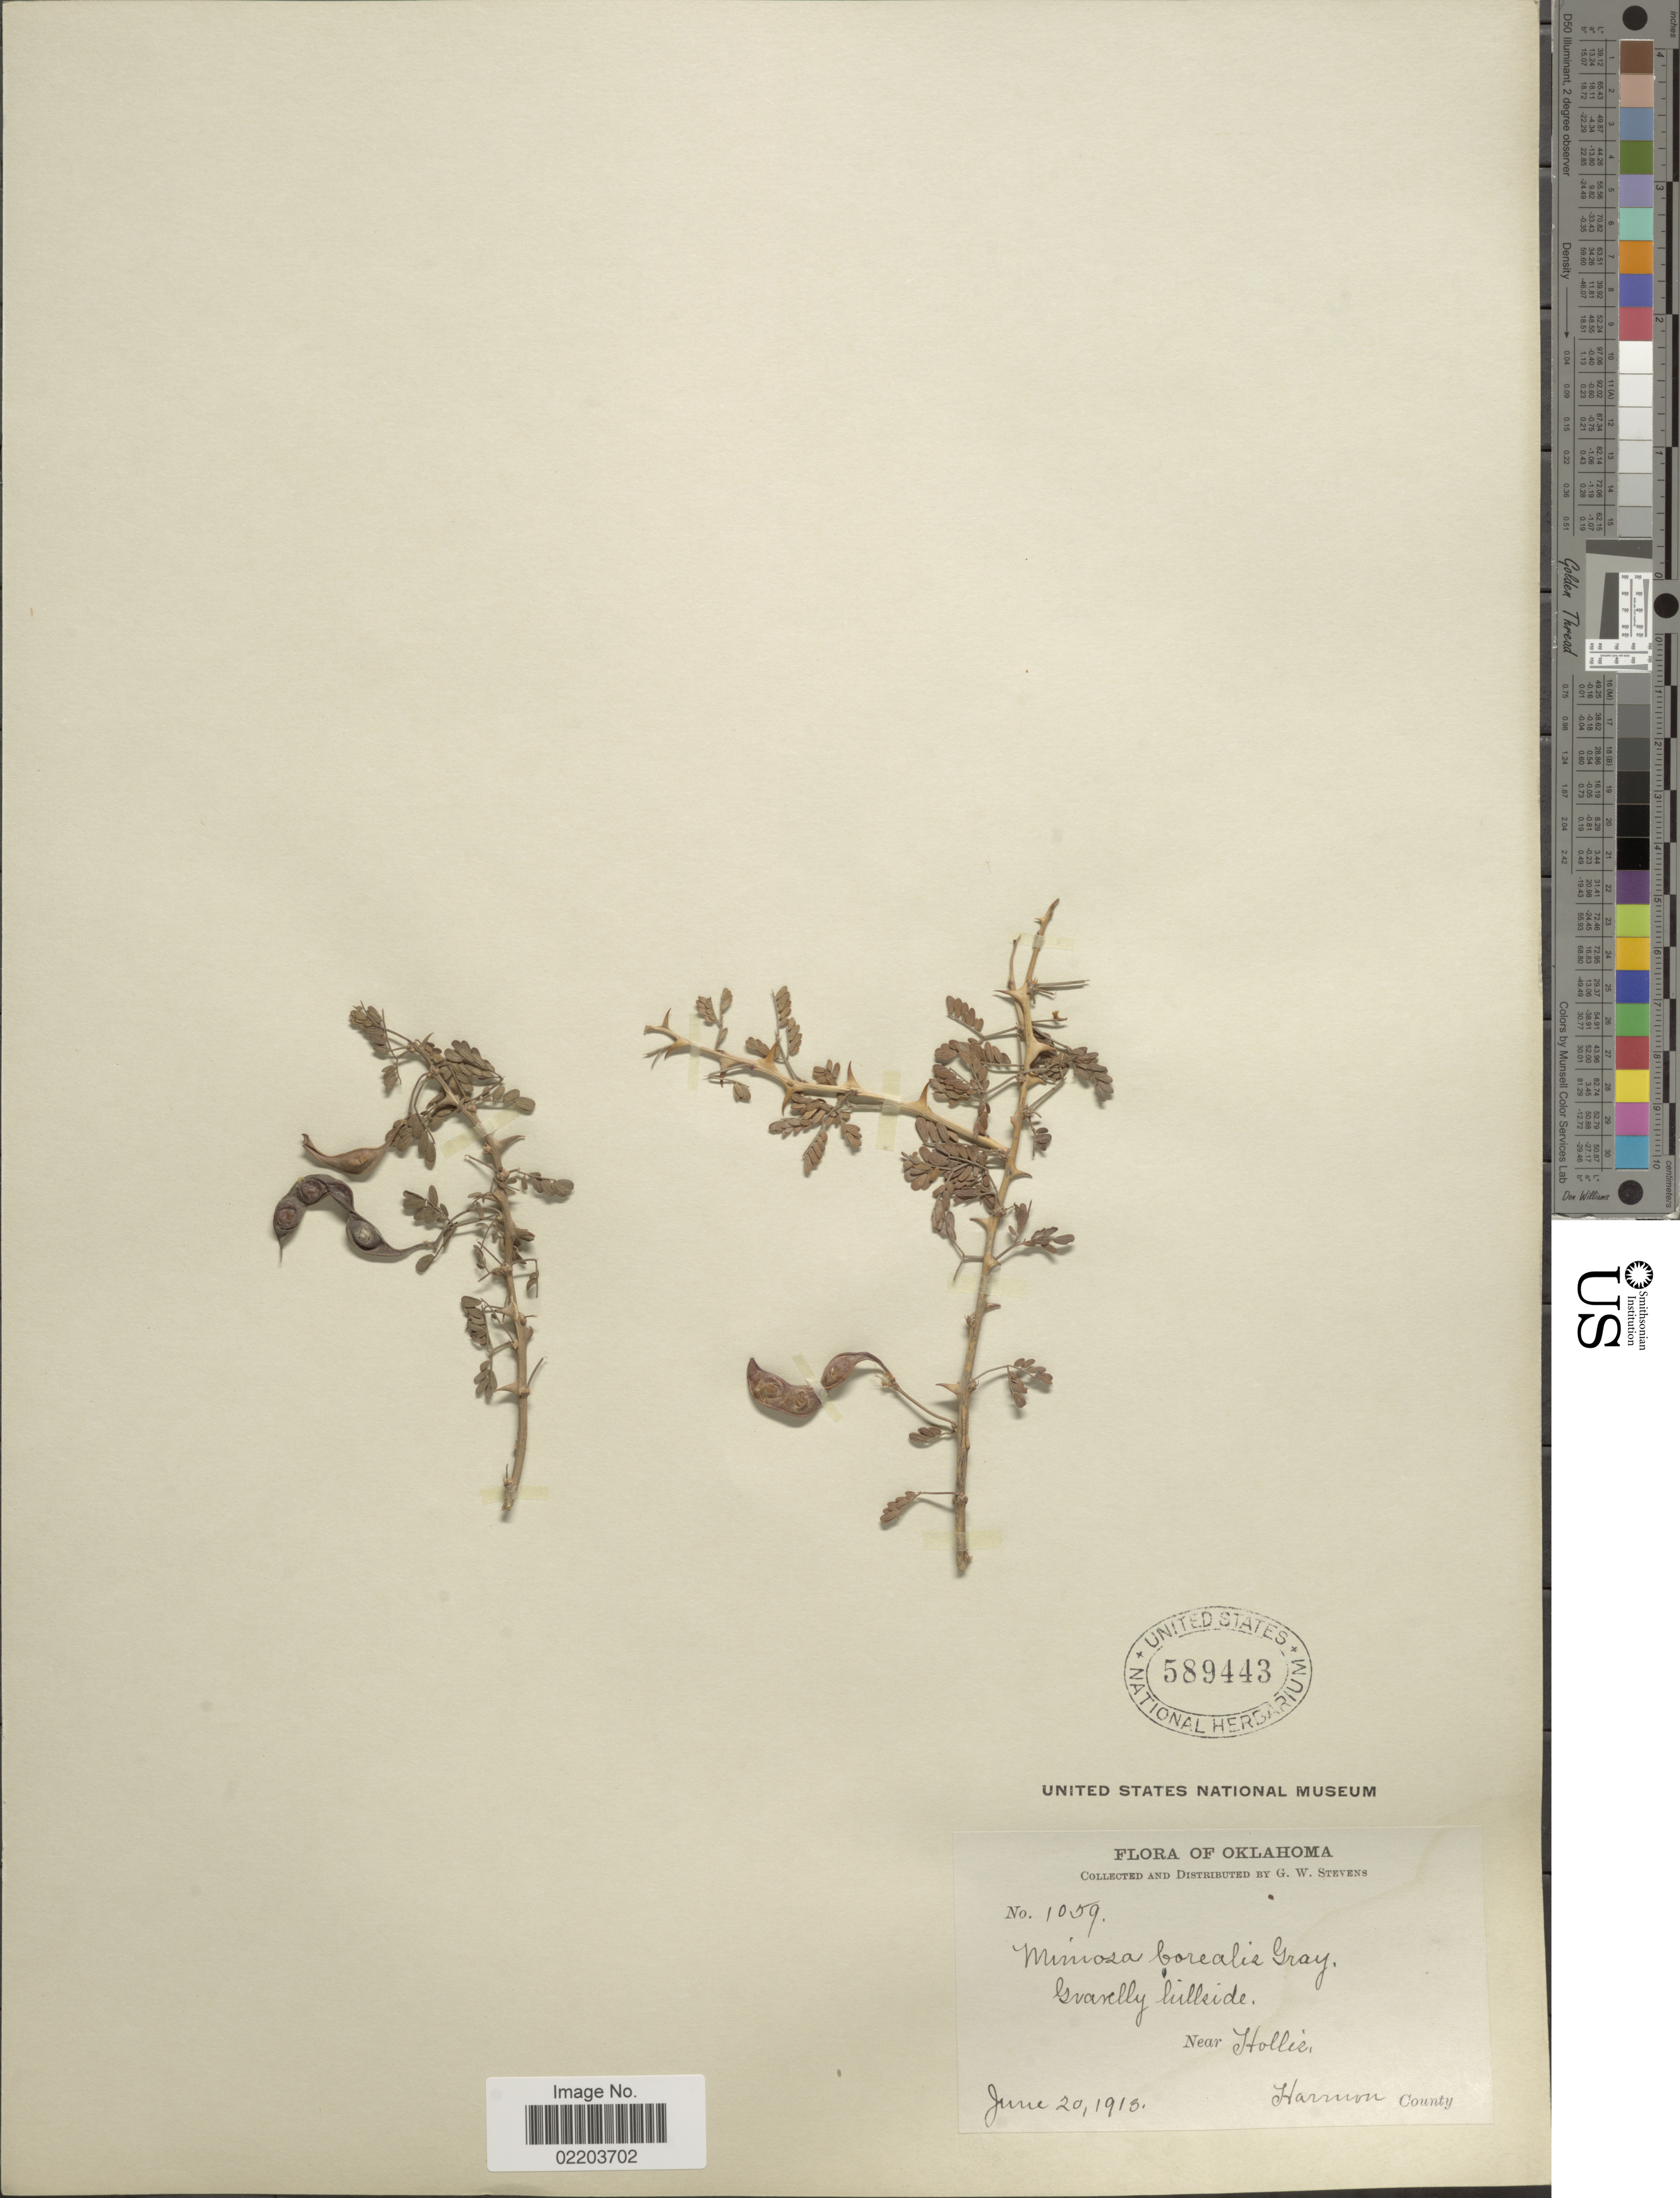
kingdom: Plantae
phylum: Tracheophyta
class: Magnoliopsida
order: Fabales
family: Fabaceae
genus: Mimosa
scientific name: Mimosa borealis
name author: A. Gray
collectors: G. W. Stevens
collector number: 1059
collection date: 1913-06-20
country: United States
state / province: Oklahoma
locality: Gravelly hillside, Near Holliz, Harmon County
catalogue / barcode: US 589443